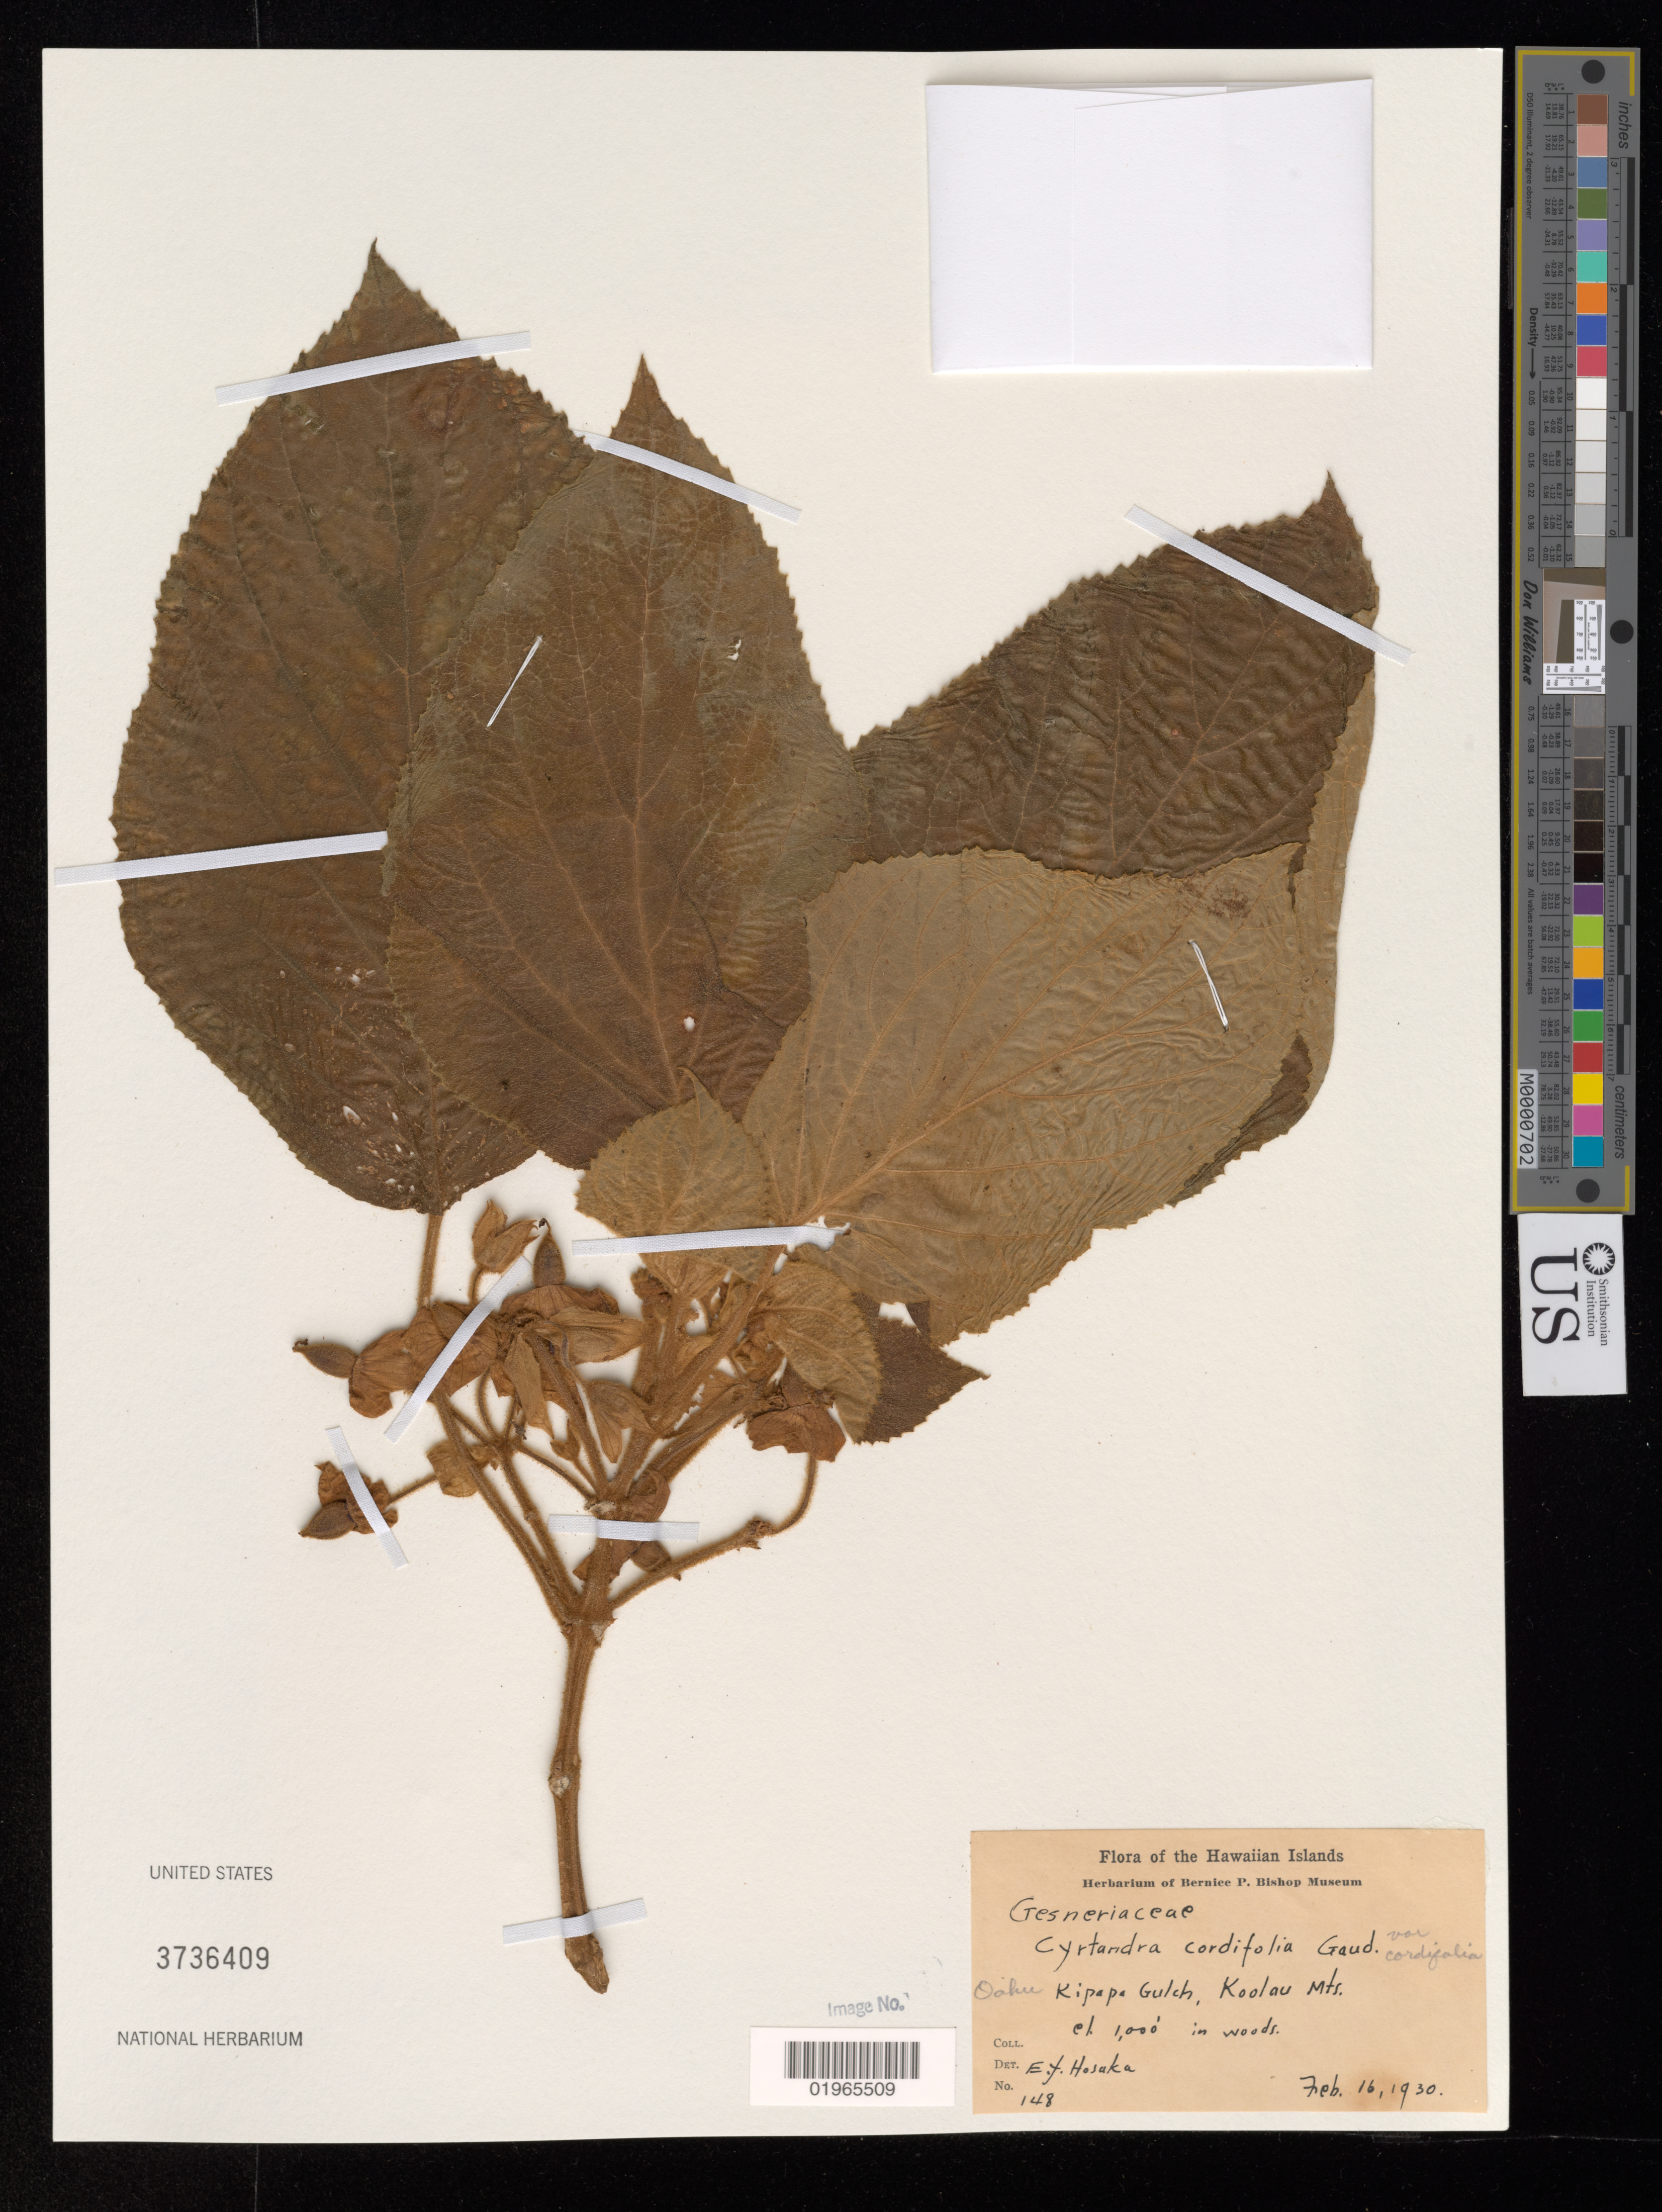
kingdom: Plantae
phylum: Tracheophyta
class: Magnoliopsida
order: Lamiales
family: Gesneriaceae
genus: Cyrtandra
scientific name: Cyrtandra cordifolia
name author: Gaudich.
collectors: E. Y. Hosaka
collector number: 148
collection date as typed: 16 Feb 1930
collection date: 1930-02-16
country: United States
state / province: Hawaii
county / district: Honolulu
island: Oahu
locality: Kipapa Gulch, Koolau Mts.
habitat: Woods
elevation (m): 304.8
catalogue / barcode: US 3736409